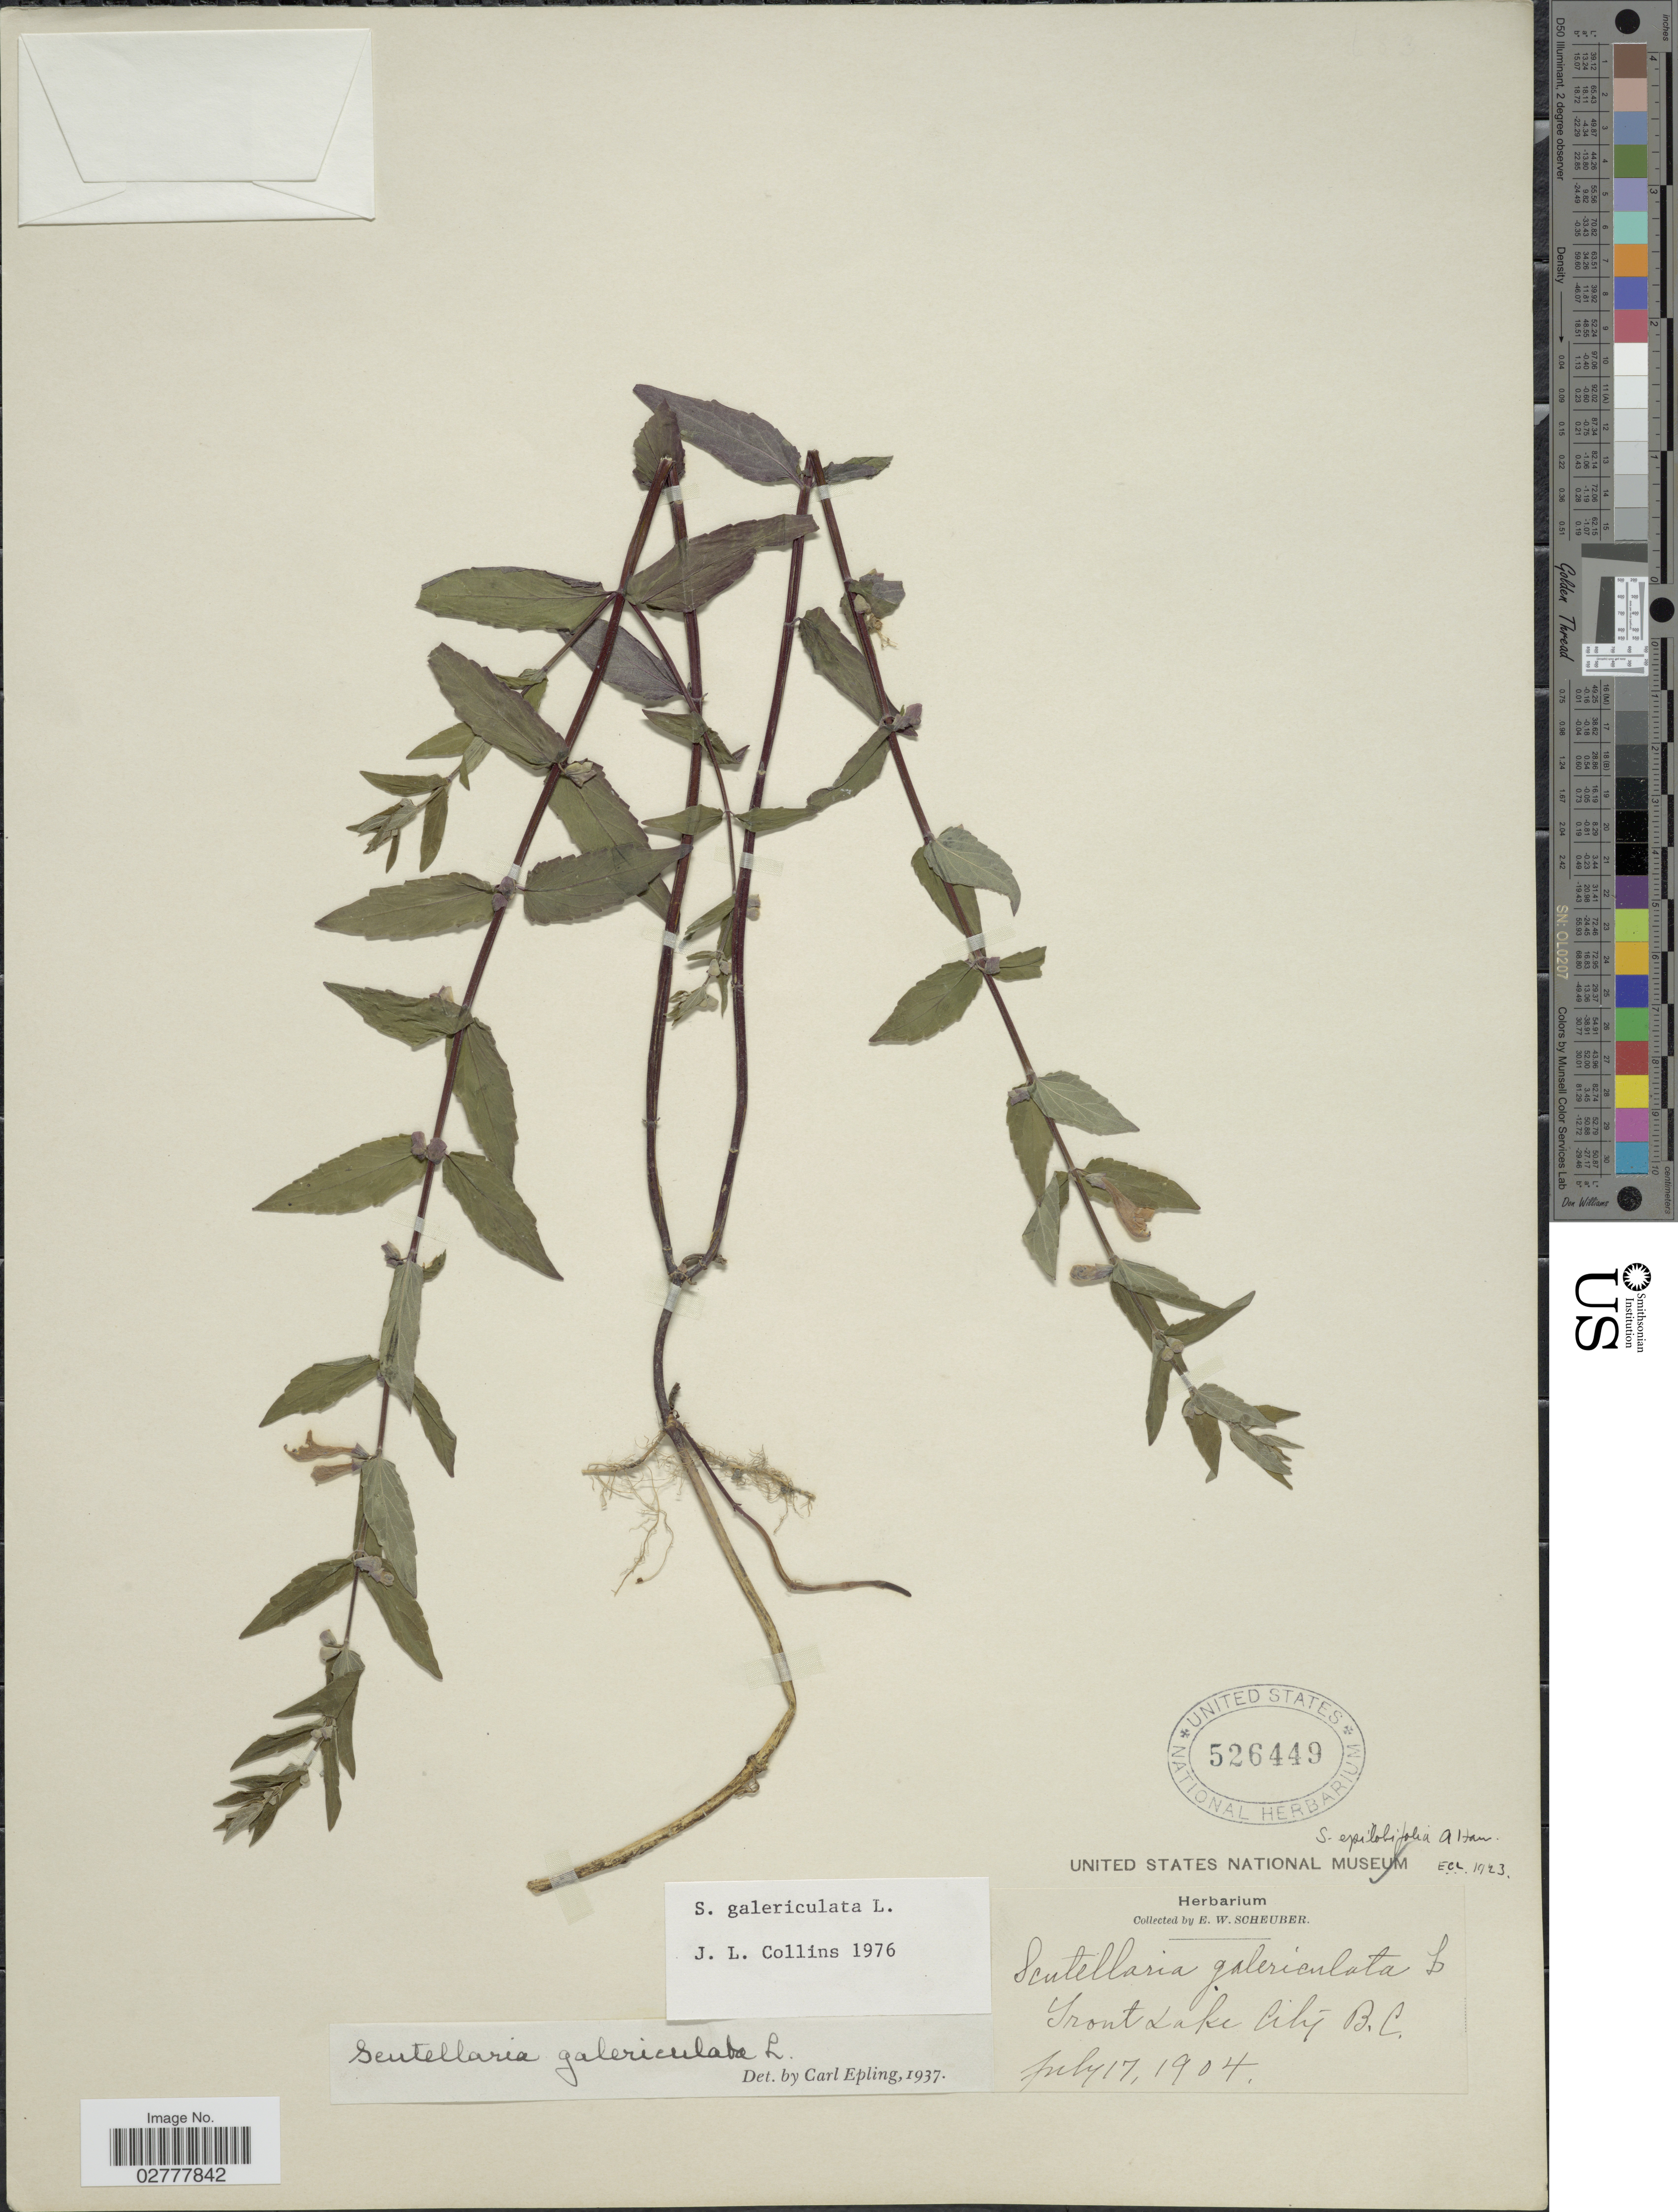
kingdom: Plantae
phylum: Tracheophyta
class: Magnoliopsida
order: Lamiales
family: Lamiaceae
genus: Scutellaria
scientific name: Scutellaria galericulata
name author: L.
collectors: E. Scheuber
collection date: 1904-07-17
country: Canada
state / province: British Columbia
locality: Trout Lake City.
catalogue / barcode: US 526449